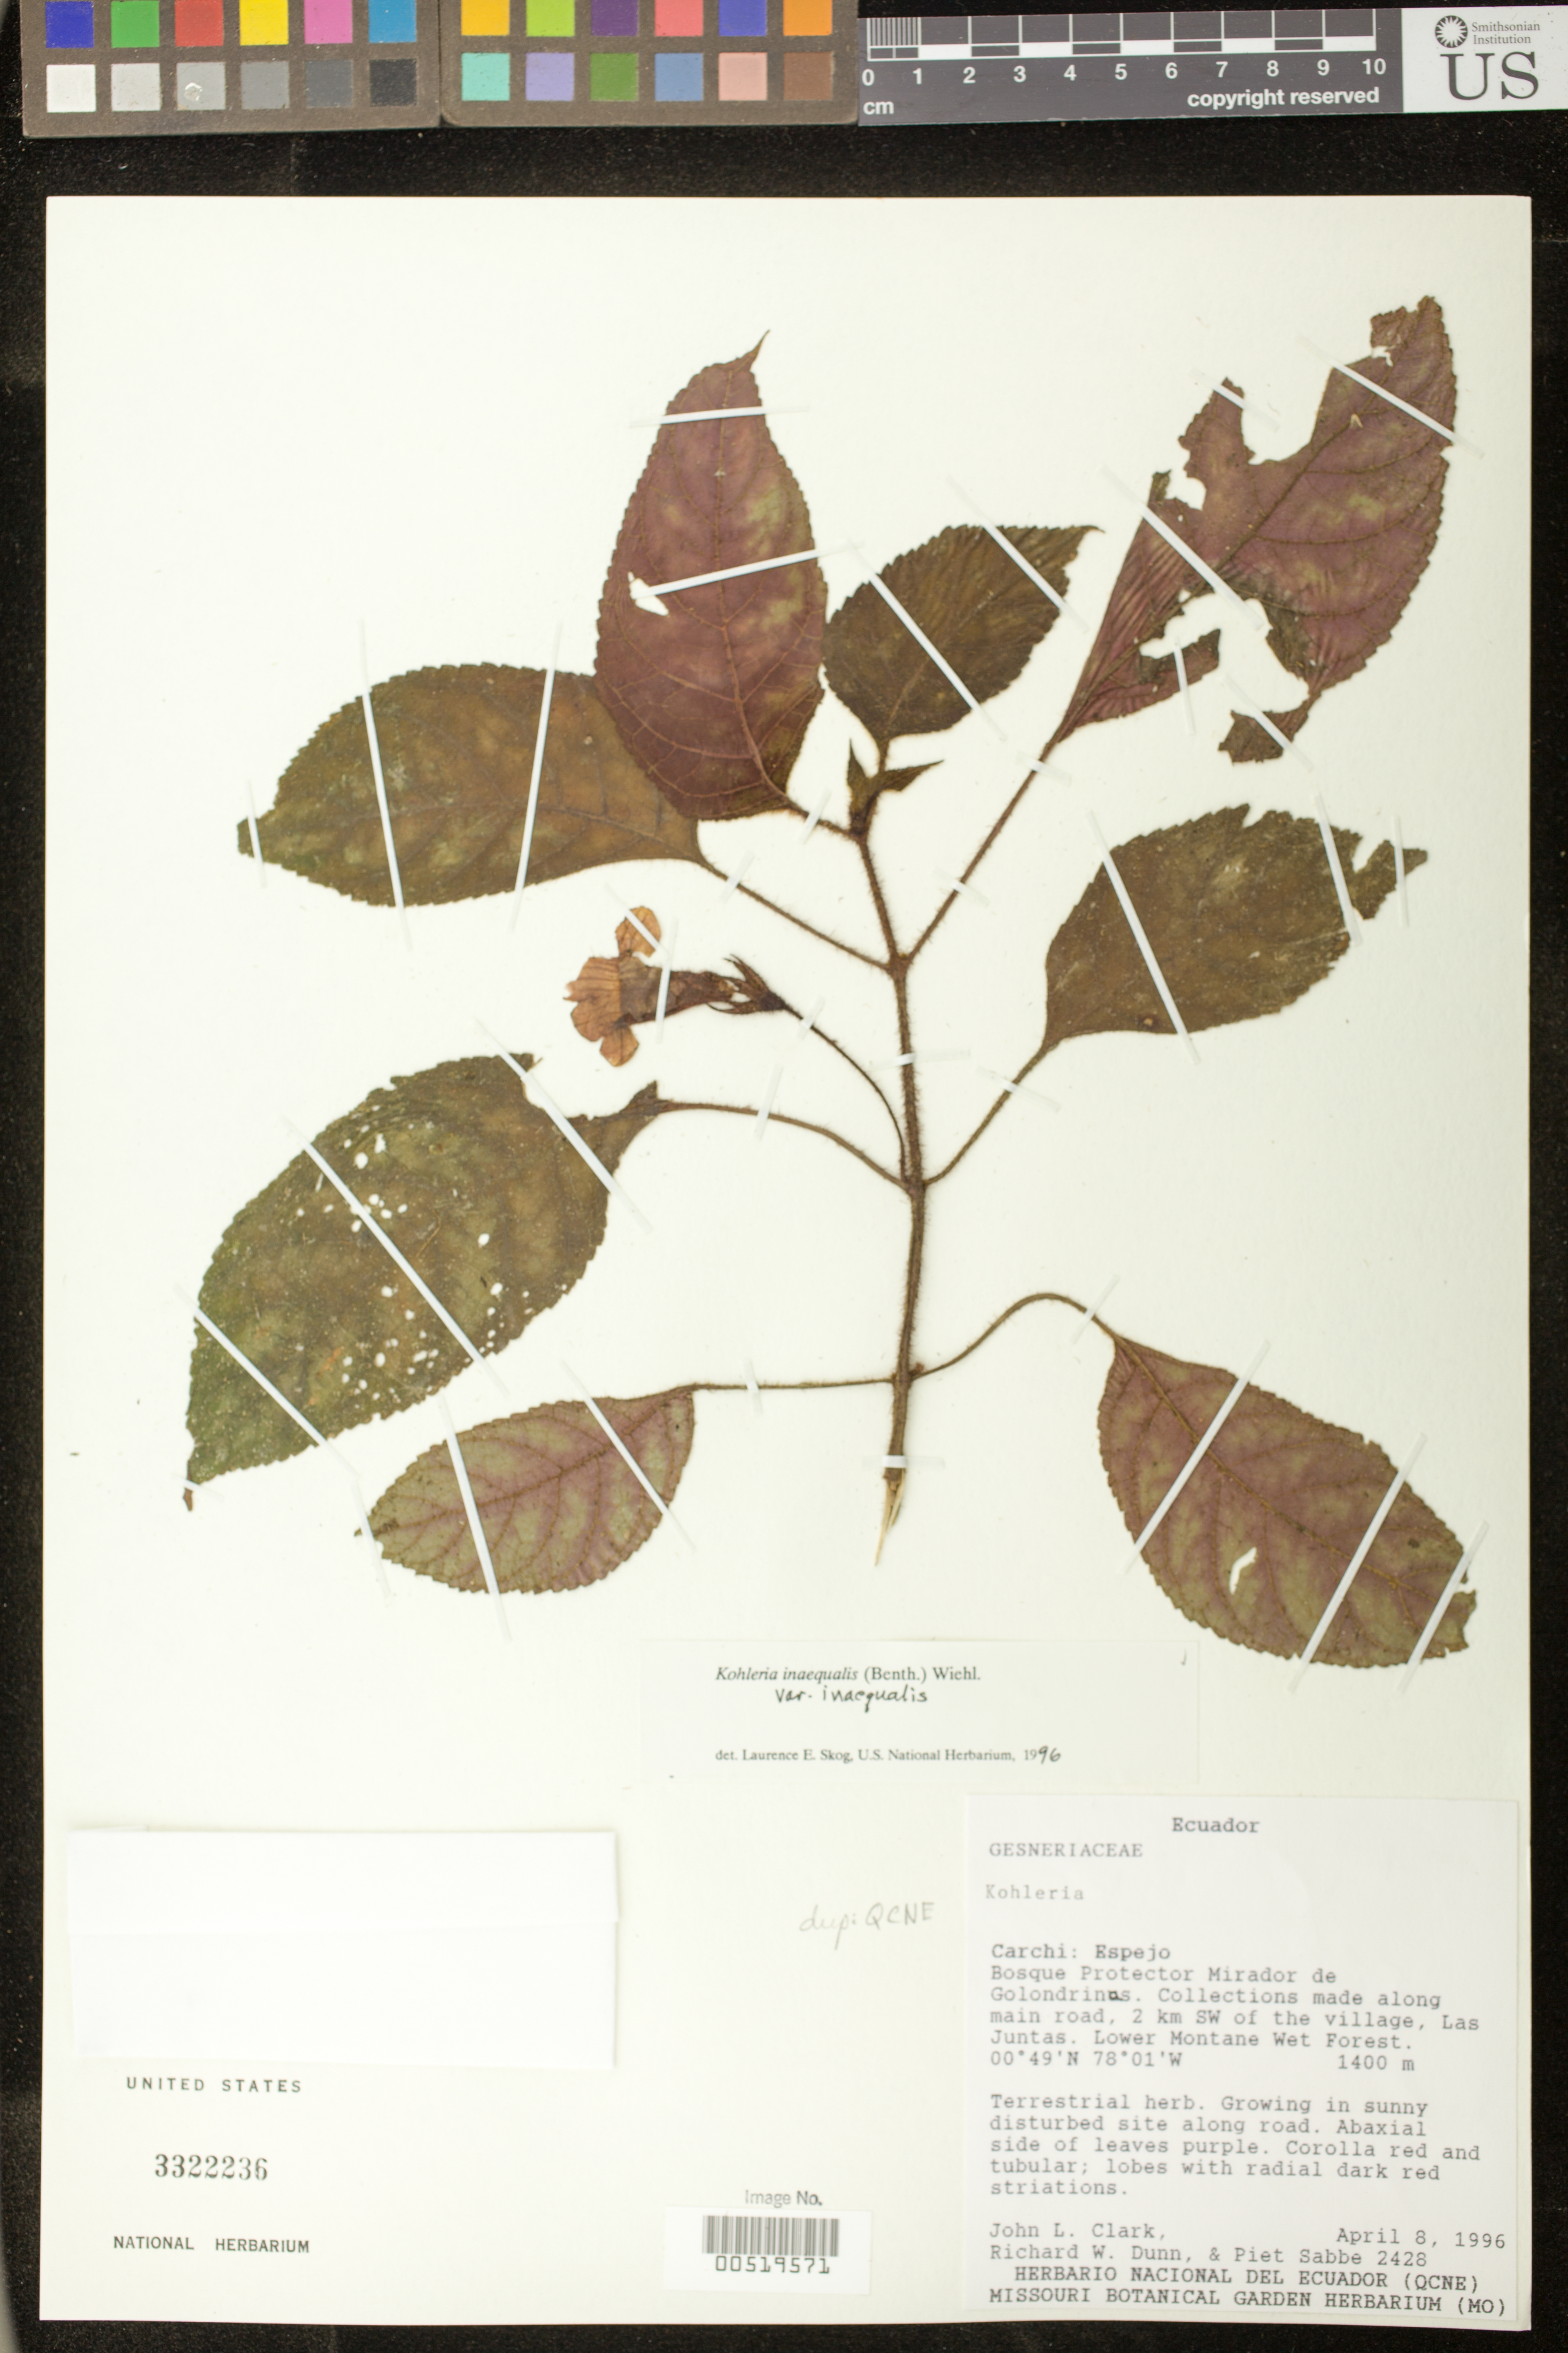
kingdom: Plantae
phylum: Tracheophyta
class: Magnoliopsida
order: Lamiales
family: Gesneriaceae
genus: Kohleria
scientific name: Kohleria inaequalis var. inaequalis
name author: (Benth.) Wiehler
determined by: Skog, Laurence E.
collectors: J. L. Clark, R. Dunn & P. Sabbe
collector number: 2428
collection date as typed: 08 Apr 1996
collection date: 1996-04-08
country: Ecuador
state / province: Carchi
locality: Espejo; Bosque Protector Mirador de Golondrinas; along main road, 2 km SW of the village, Las Juntas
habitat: Lower montane wet forest; growing in sunny disturbed site along road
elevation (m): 1400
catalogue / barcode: US 3322236